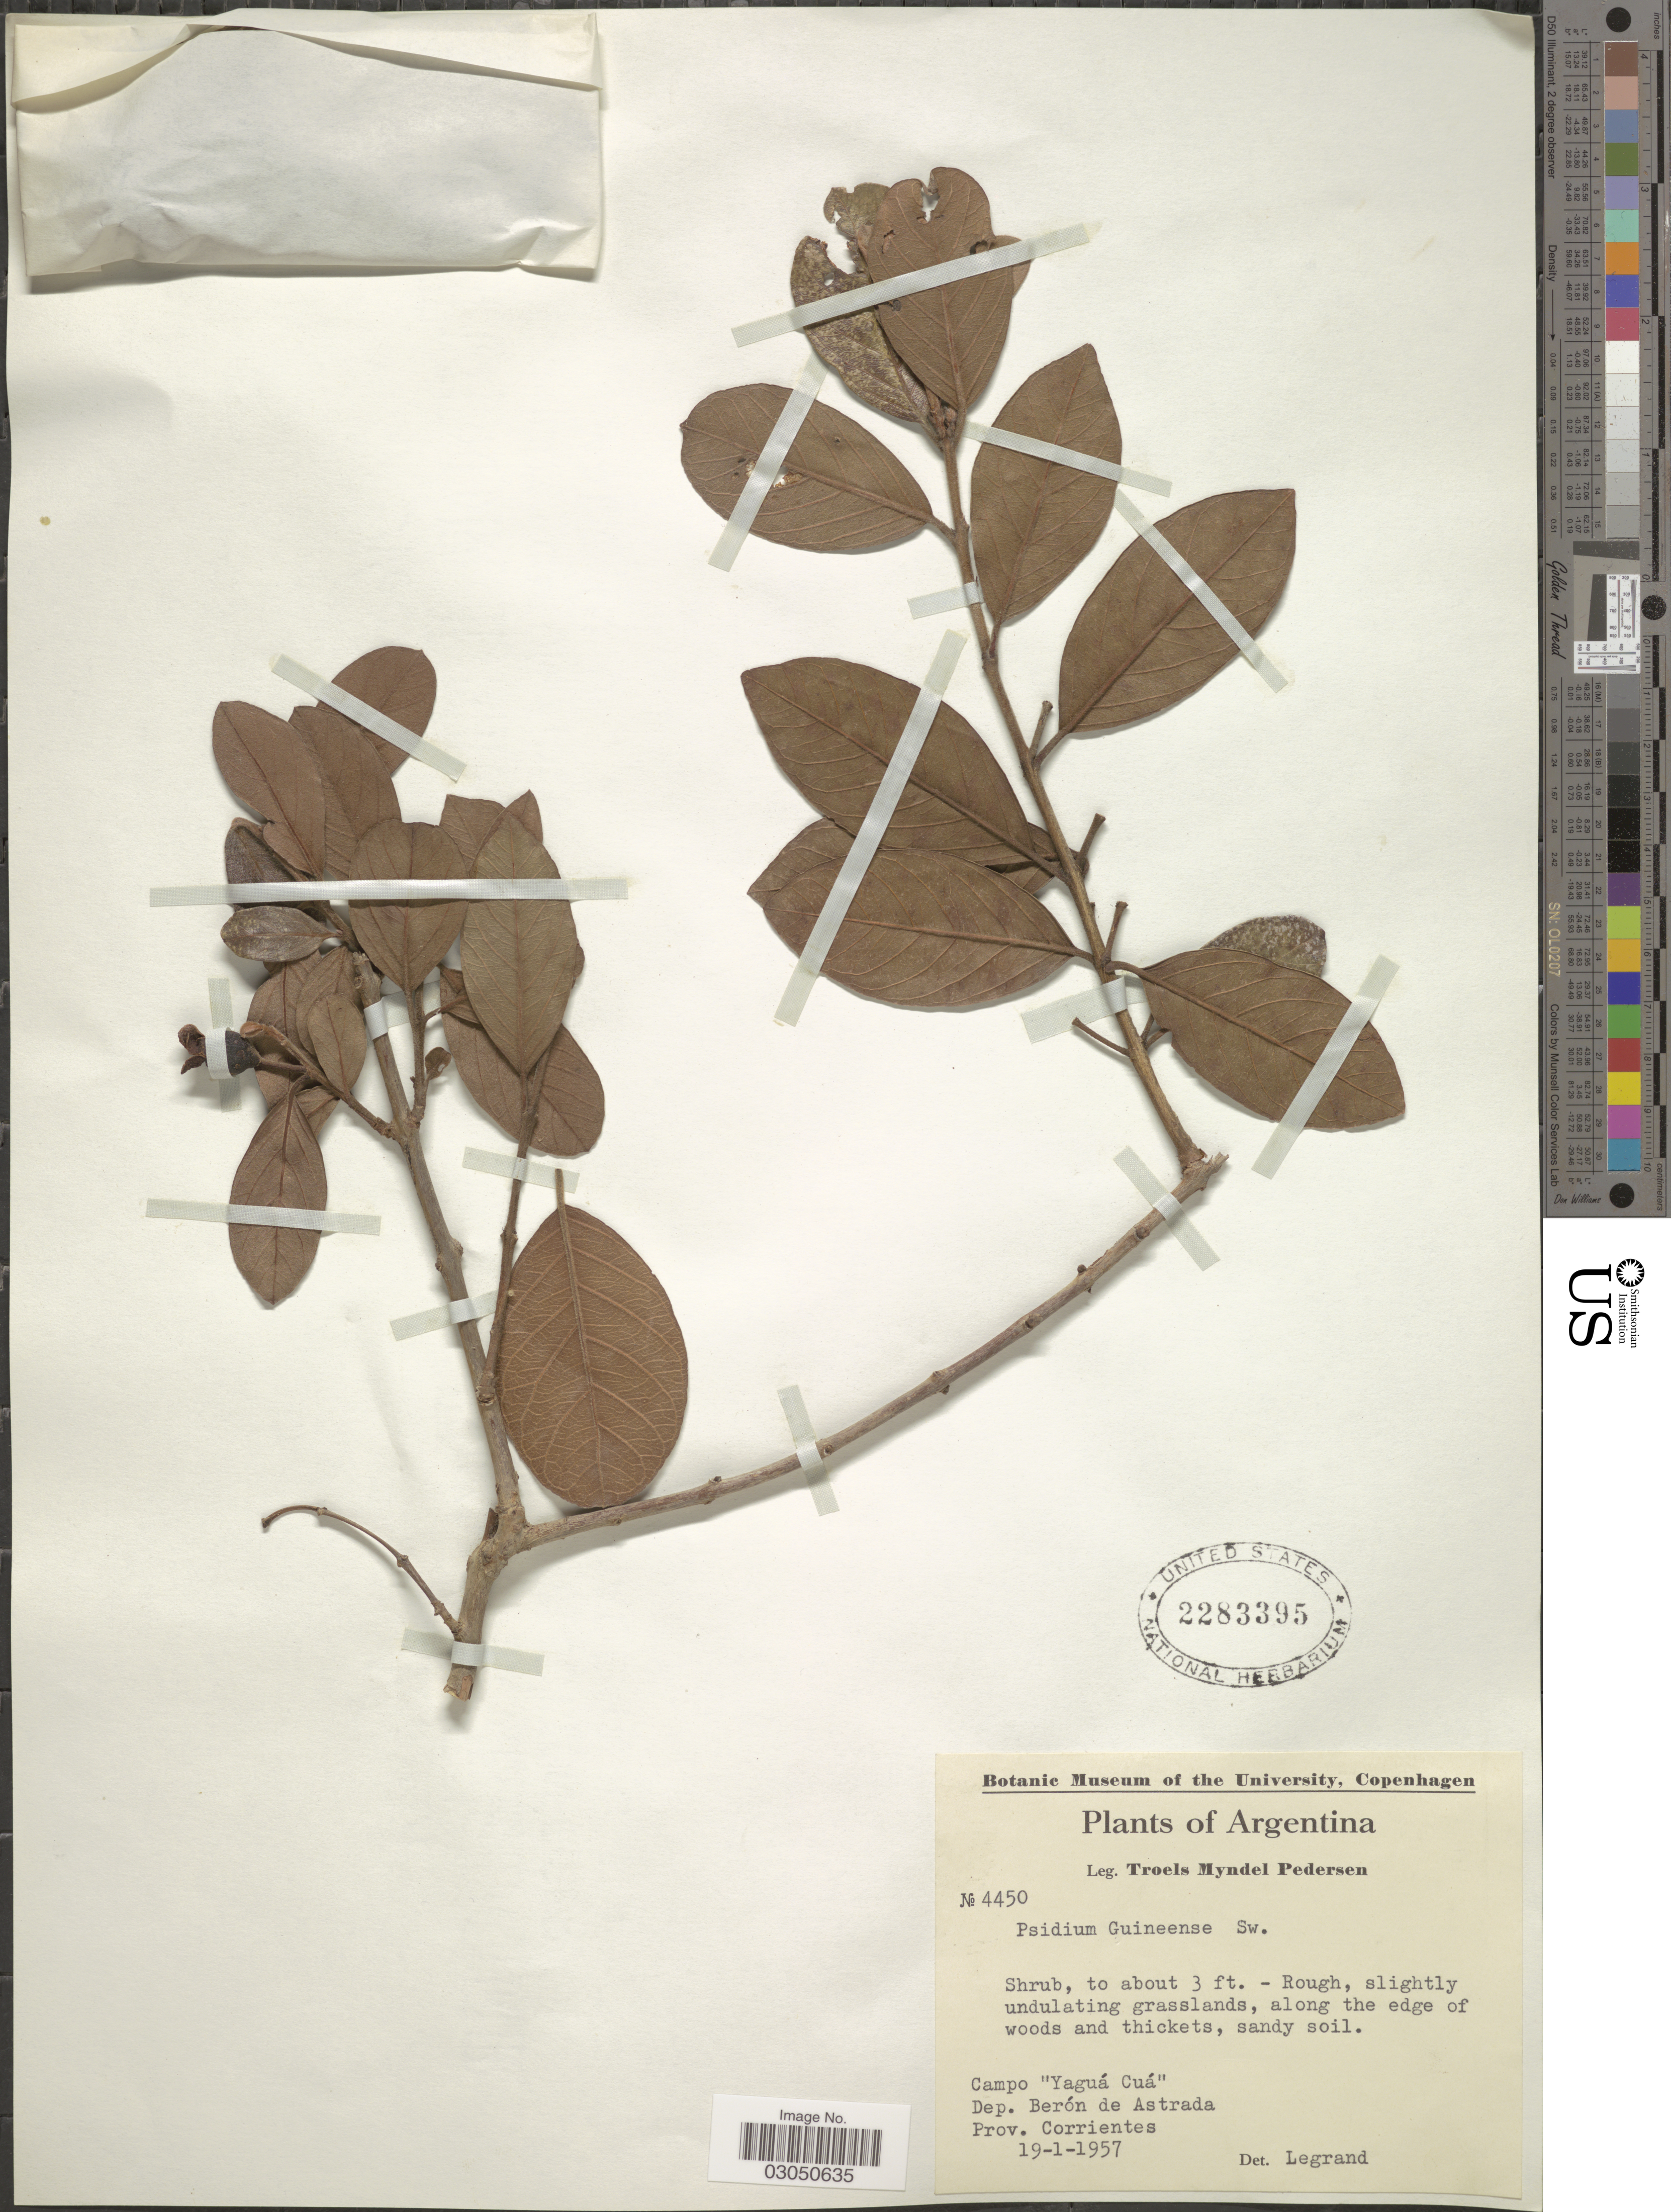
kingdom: Plantae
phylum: Tracheophyta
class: Magnoliopsida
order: Myrtales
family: Myrtaceae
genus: Psidium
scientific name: Psidium guianense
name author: Pers.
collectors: T. Pederson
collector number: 4450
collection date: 1957-01-19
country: Argentina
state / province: Corrientes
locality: Campo "Yaguá Cuá", Dep. Berón de Astrada.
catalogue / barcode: US 2283395